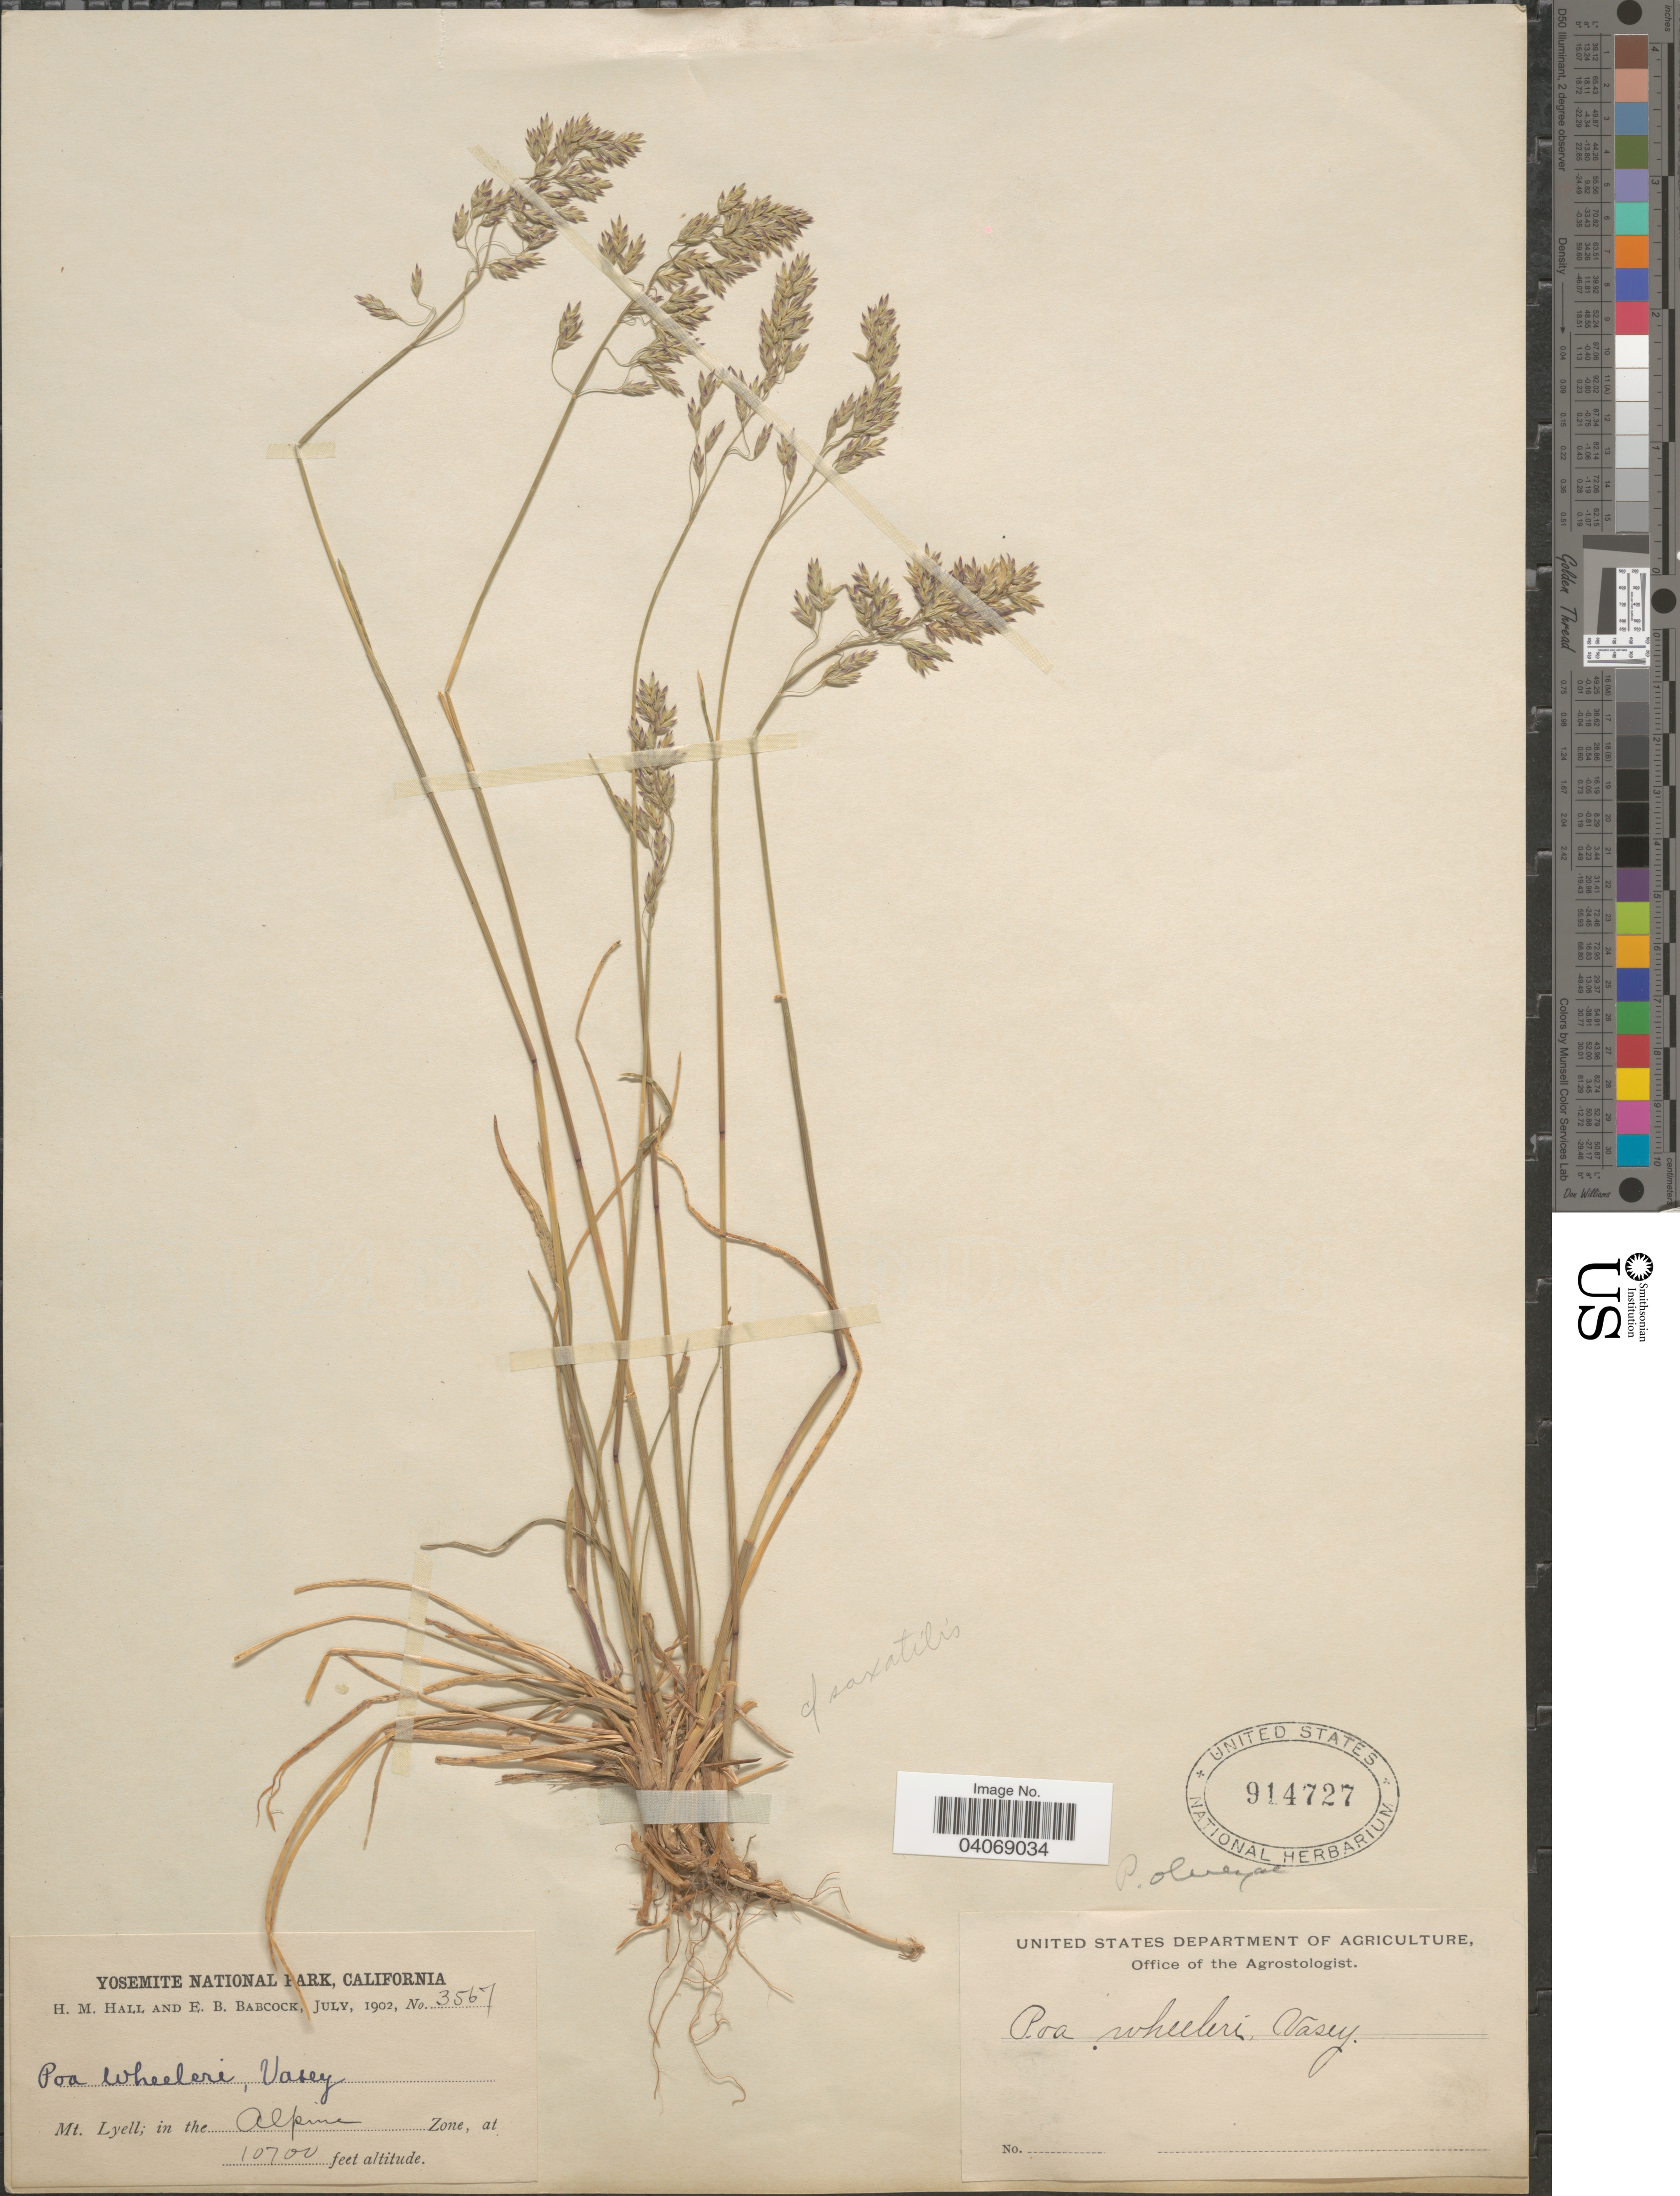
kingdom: Plantae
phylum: Tracheophyta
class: Liliopsida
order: Poales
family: Poaceae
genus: Poa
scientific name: Poa wheeleri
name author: Vasey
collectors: H. M. Hall & E. B. Babcock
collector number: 3567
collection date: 1902-07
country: United States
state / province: California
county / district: Mariposa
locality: Yosemite National Park. Mt. Lyell; in the Alpine Zone.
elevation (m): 3261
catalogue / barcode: US 914727